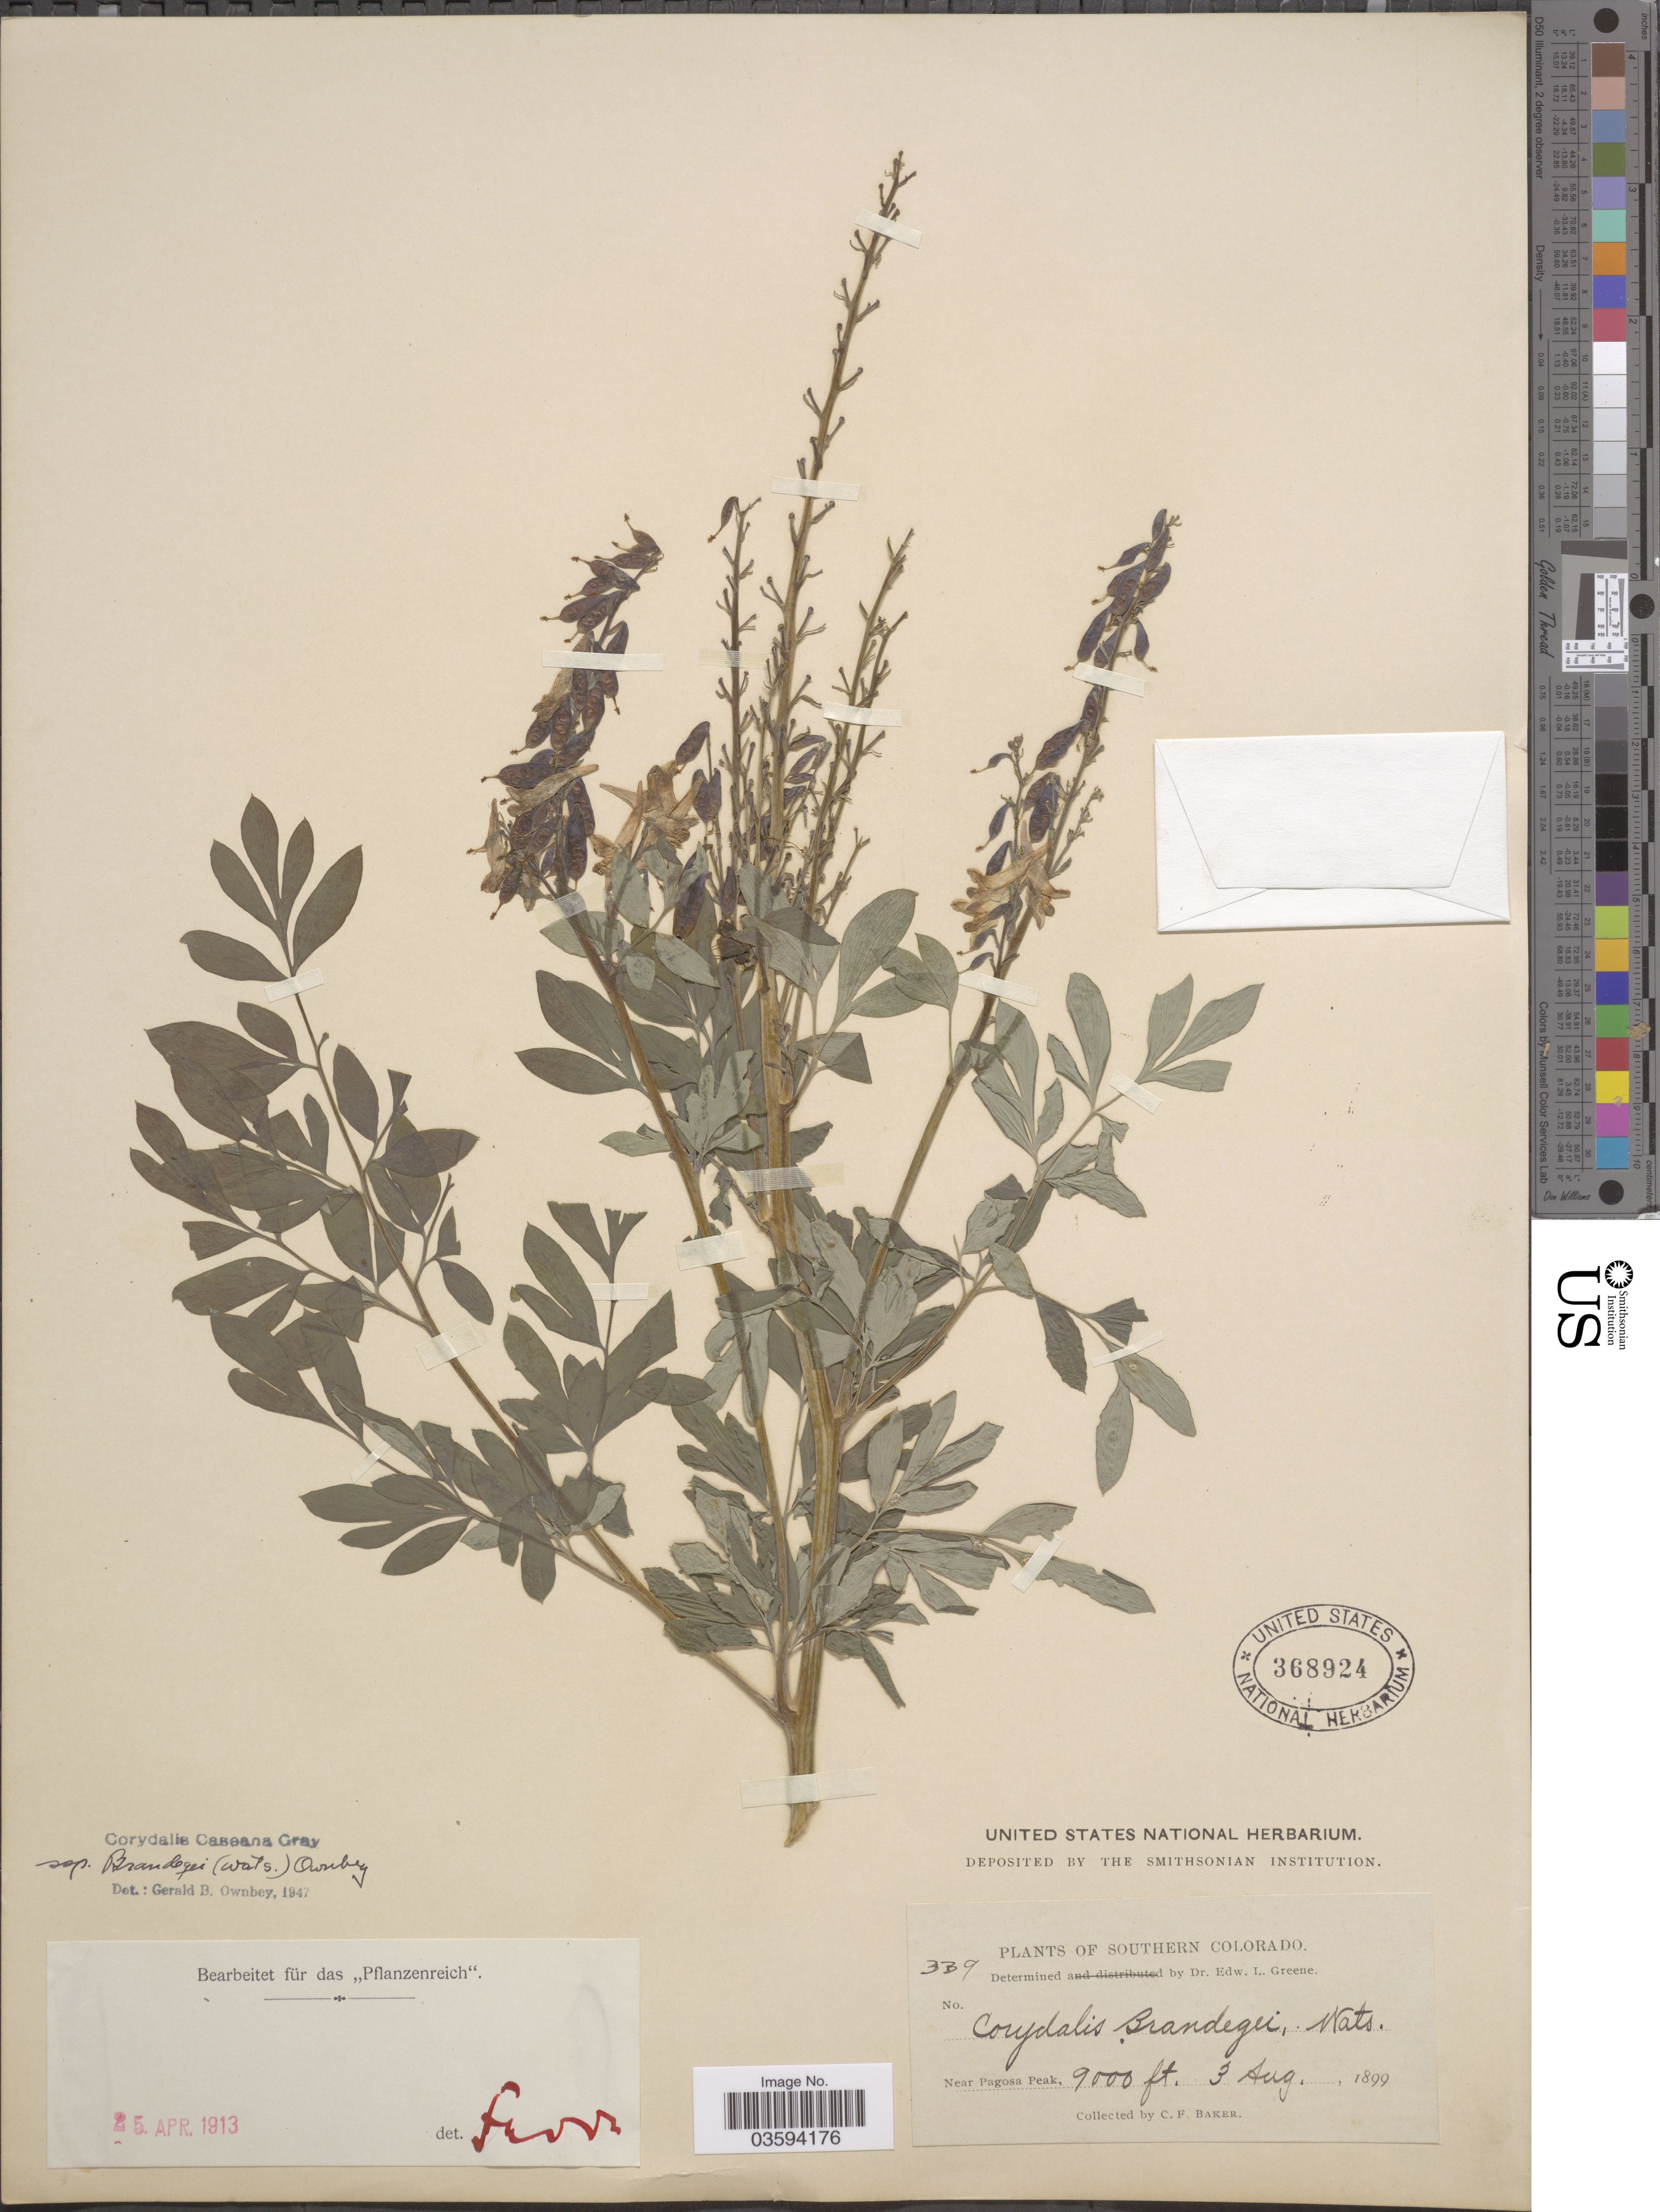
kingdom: Plantae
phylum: Tracheophyta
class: Magnoliopsida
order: Ranunculales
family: Papaveraceae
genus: Corydalis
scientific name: Corydalis caseana subsp. brandegeei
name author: (S. Watson) G.B. Ownbey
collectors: C. F. Baker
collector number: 339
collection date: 1899-08-03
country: United States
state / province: Colorado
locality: Southern Colorado. Near Pagosa Peak.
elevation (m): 2743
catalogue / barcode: US 368924